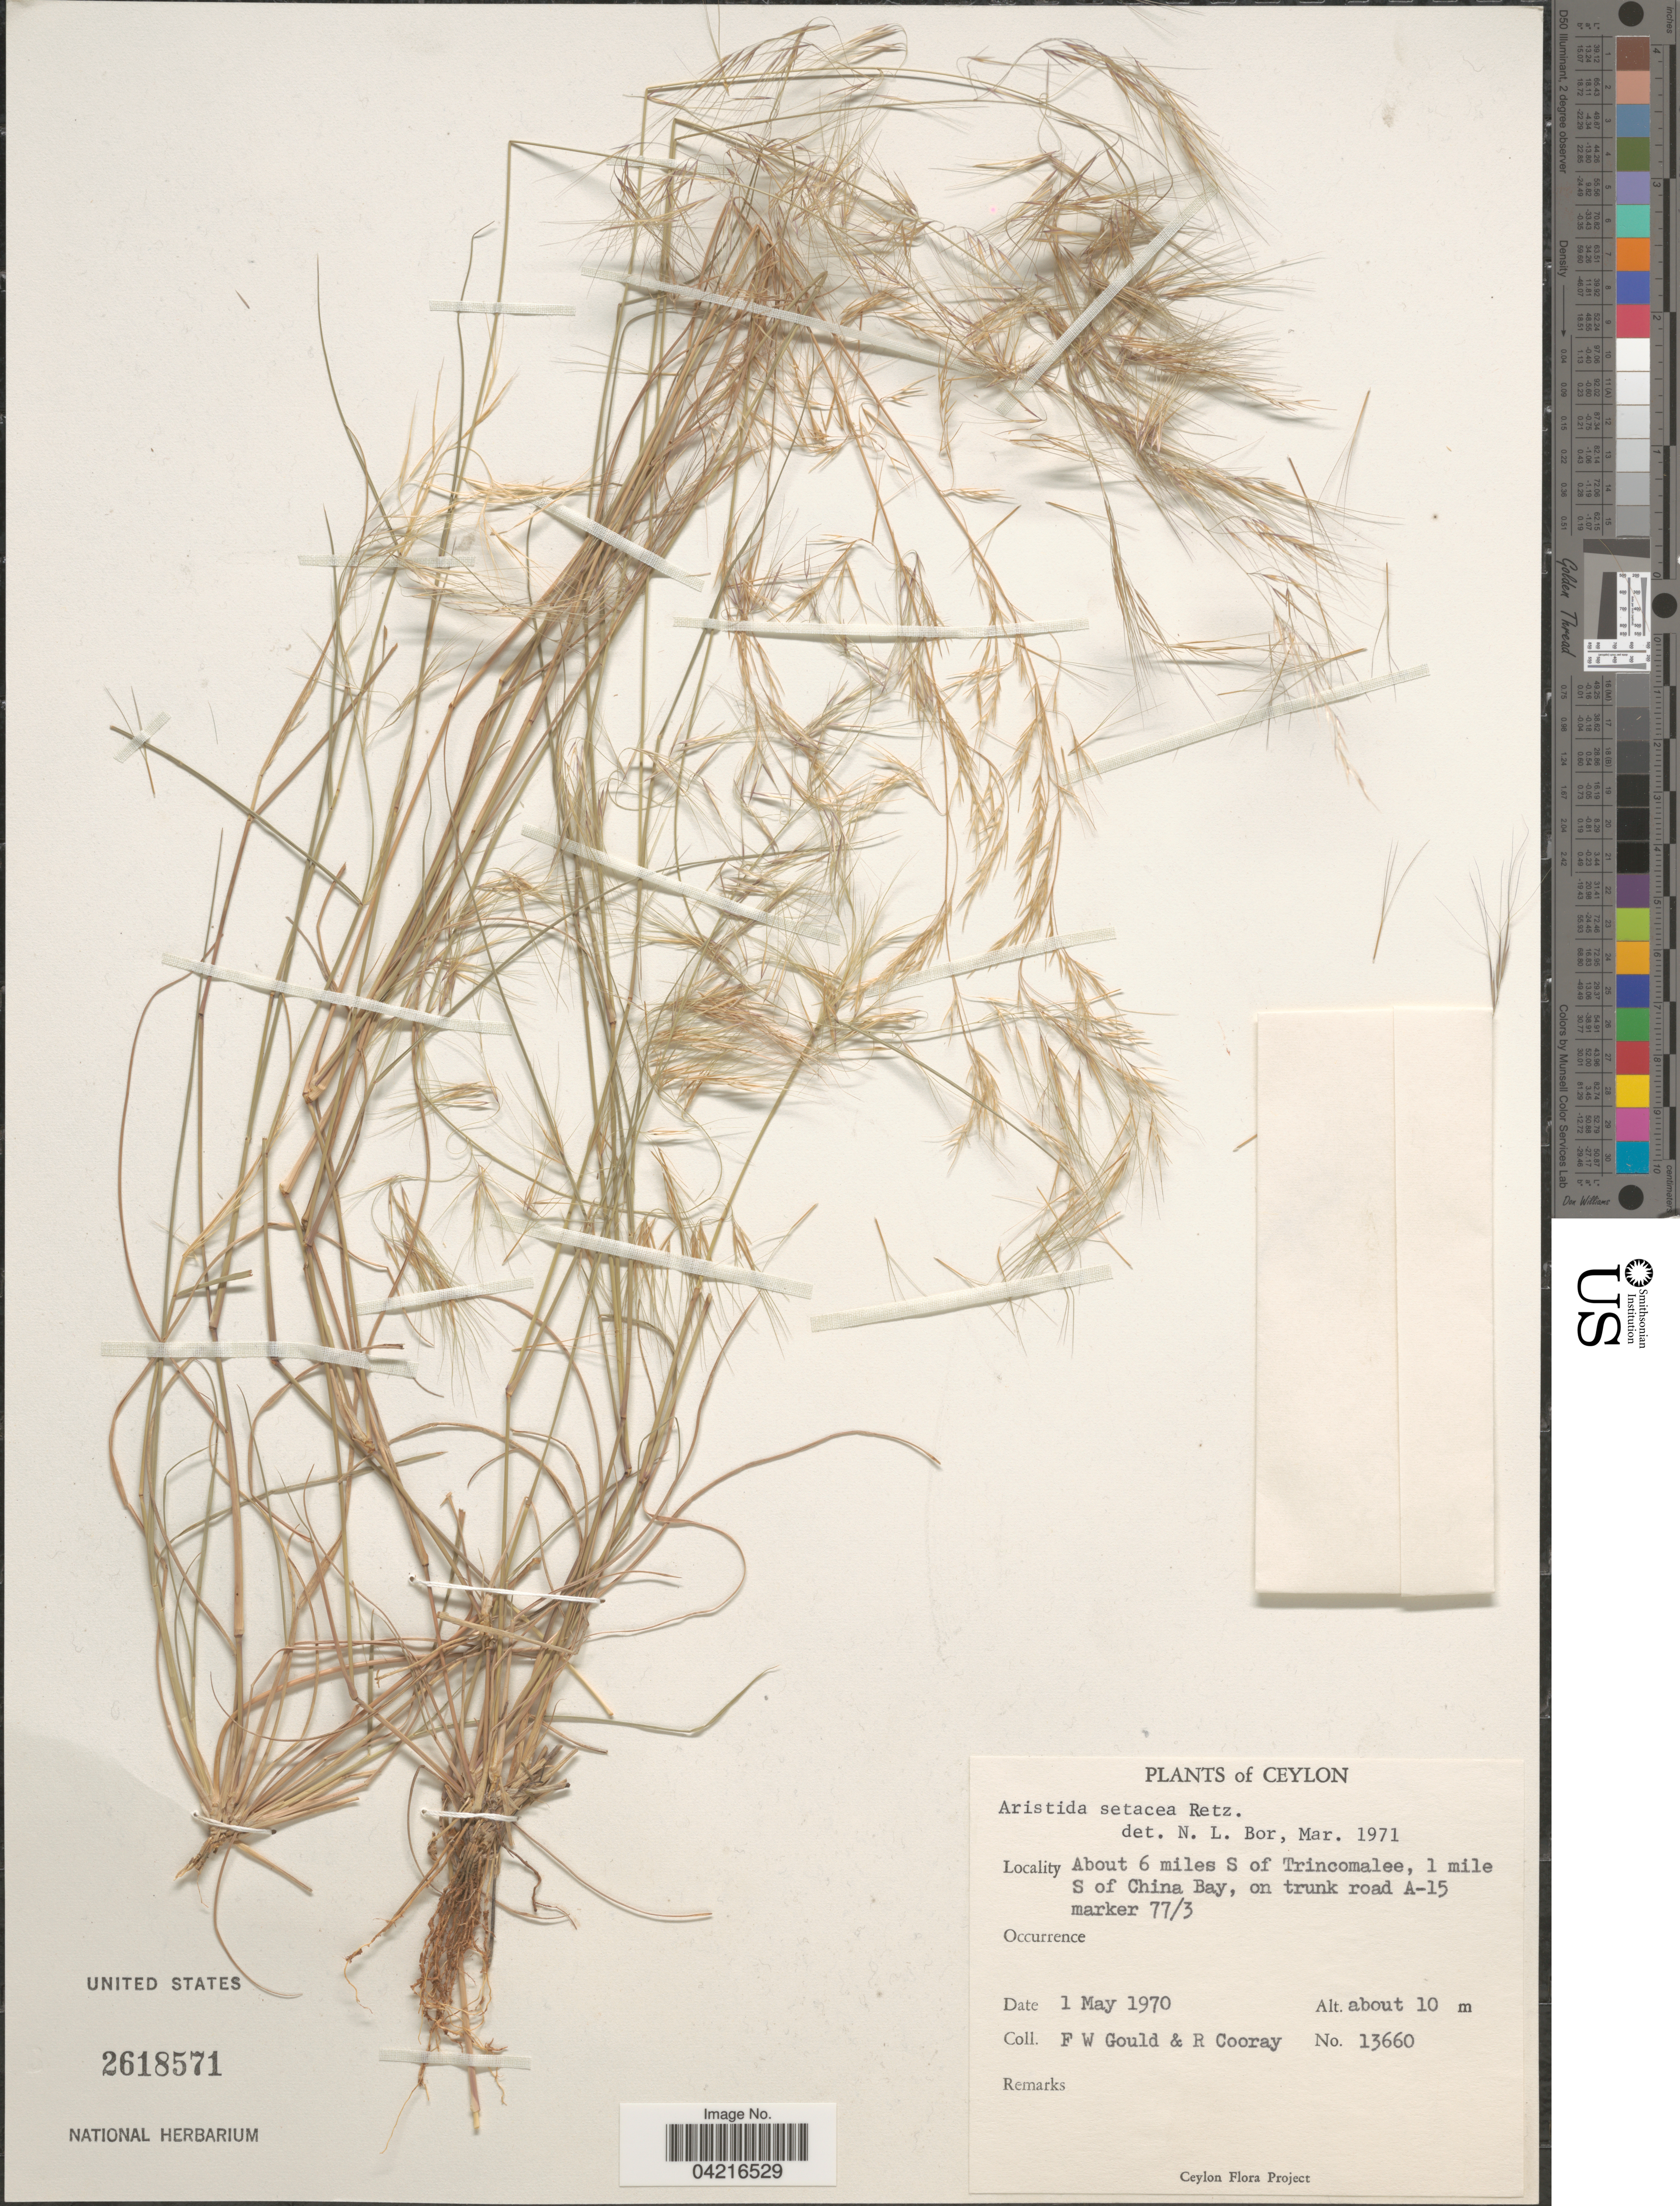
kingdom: Plantae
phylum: Tracheophyta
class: Liliopsida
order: Poales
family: Poaceae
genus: Aristida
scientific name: Aristida setacea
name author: Retz.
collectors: F. W. Gould & R. Cooray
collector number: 13660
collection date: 1970-05-01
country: Sri Lanka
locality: Ceylon. About 6 miles S of Trincomalee, 1 mile S of China Bay, on trunk road A-15 marker 77/3.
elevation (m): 10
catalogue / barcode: US 2618571